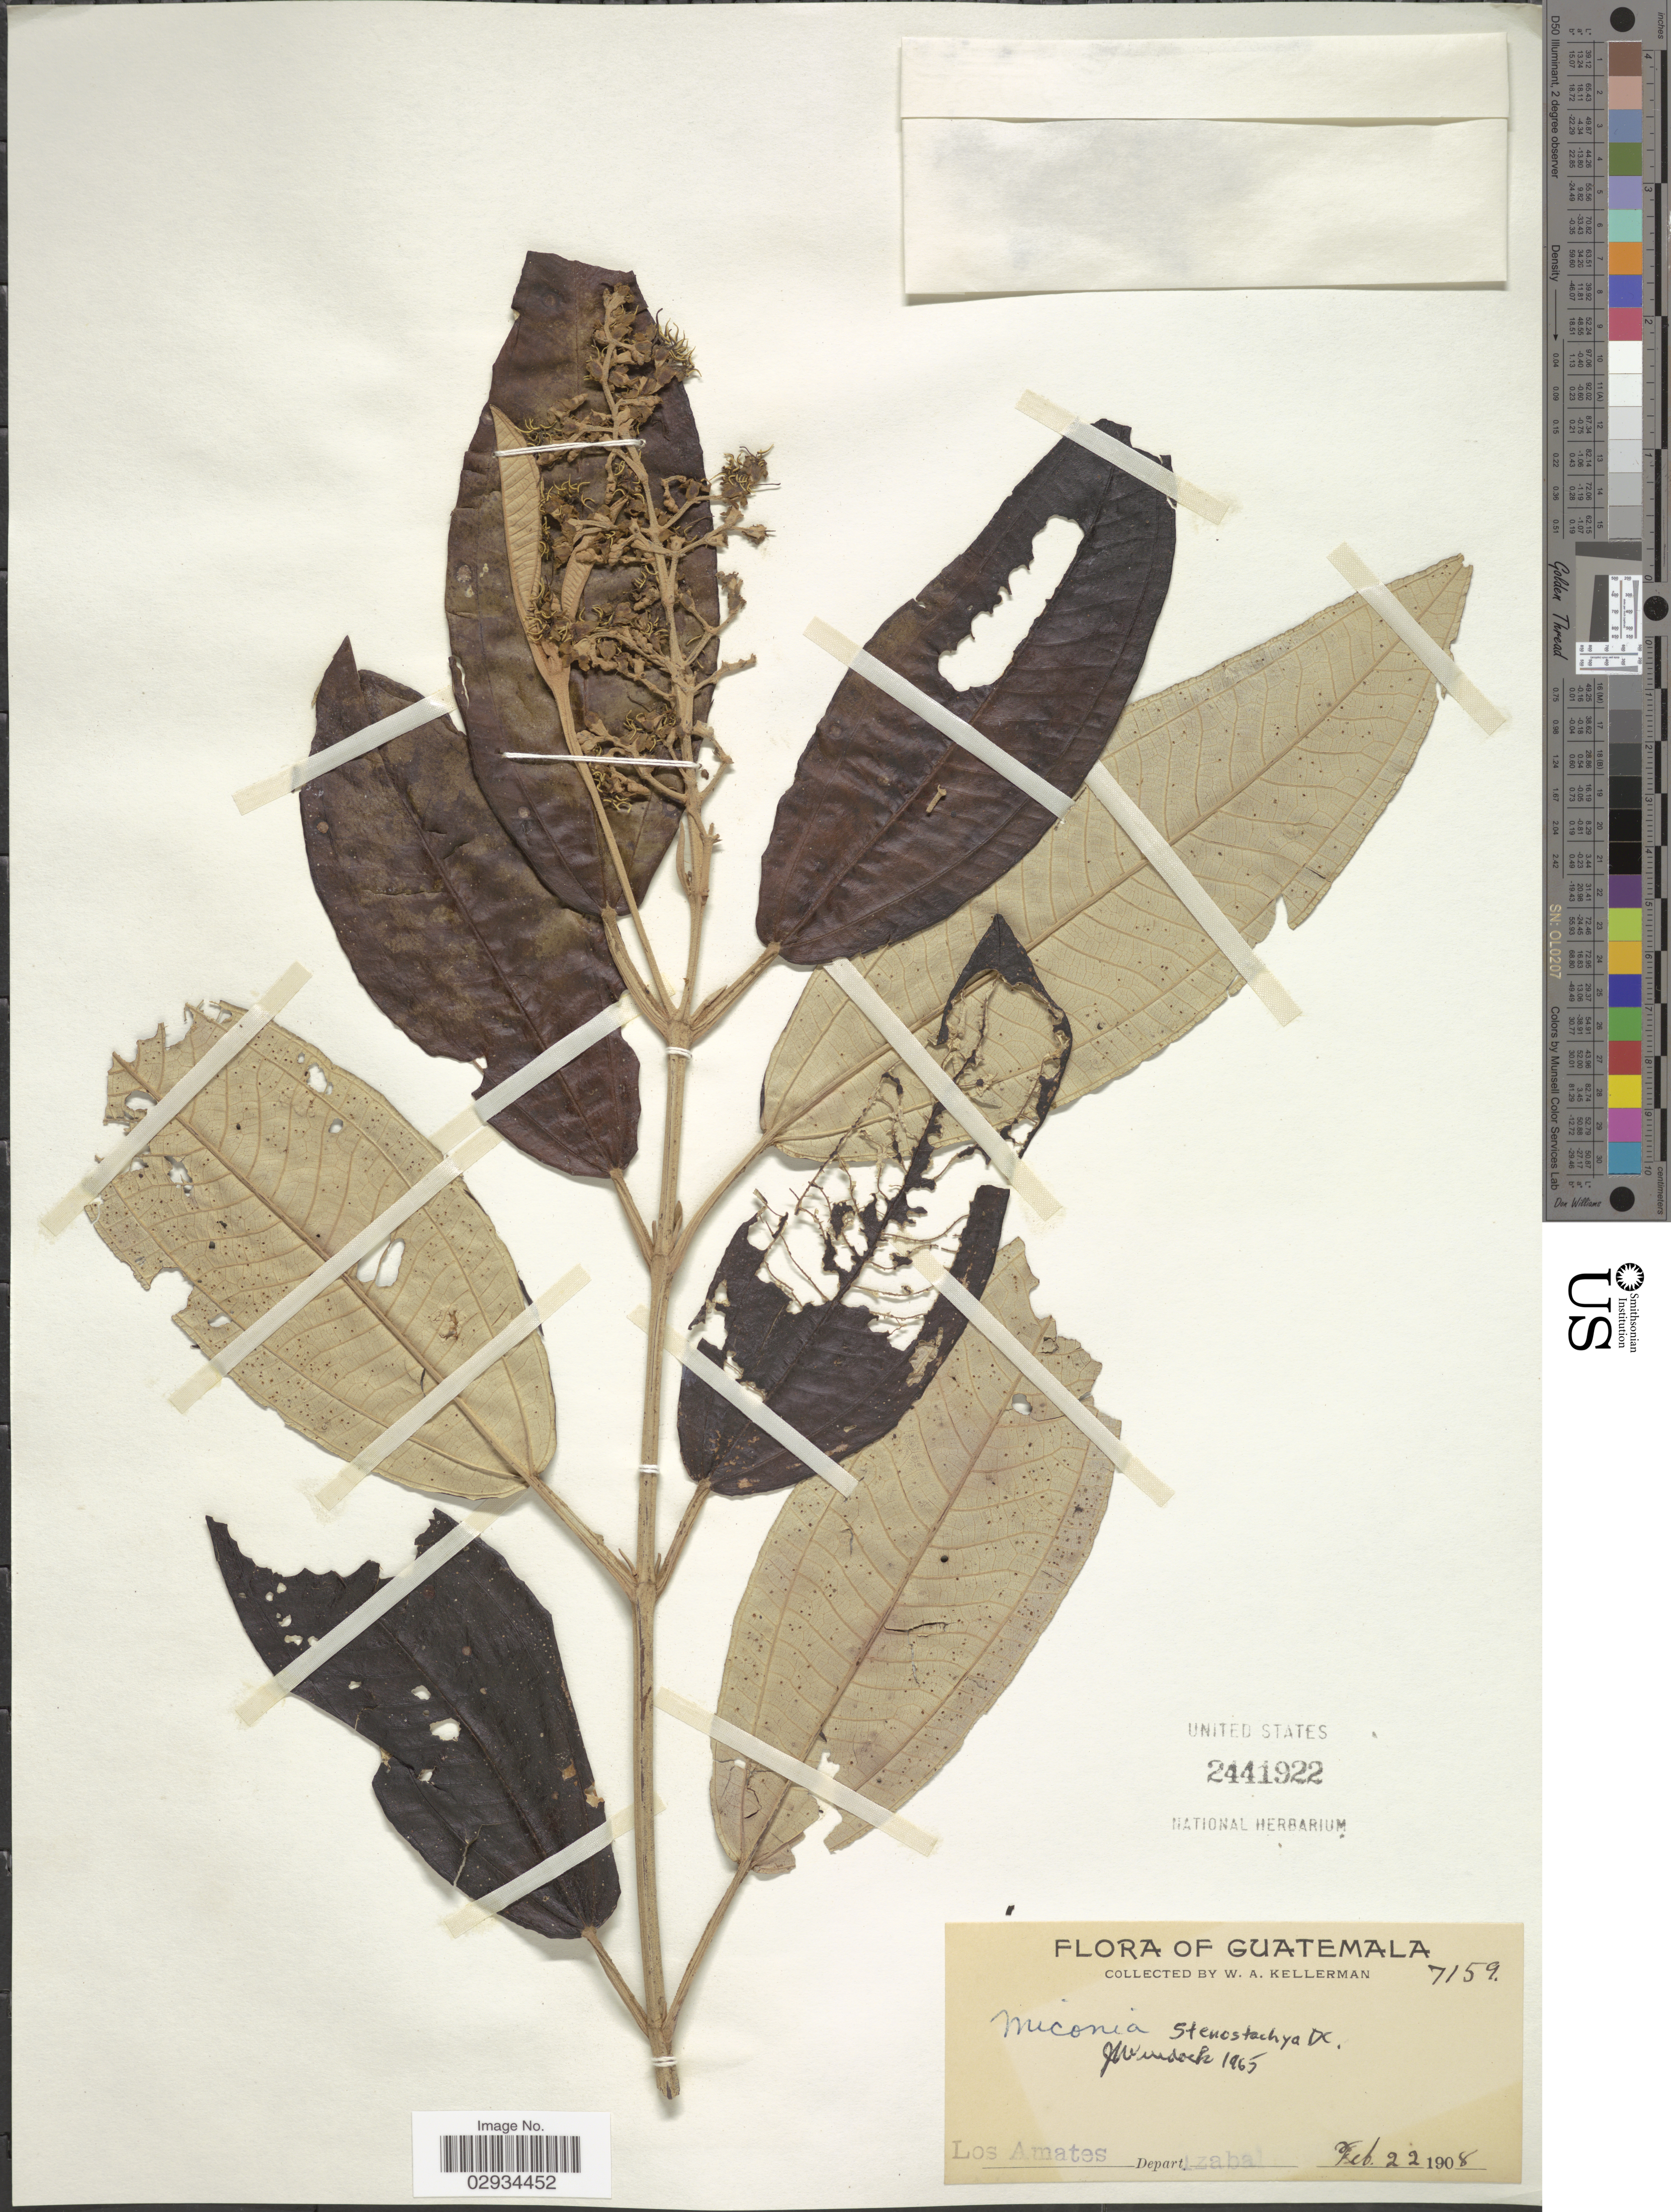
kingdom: Plantae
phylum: Tracheophyta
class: Magnoliopsida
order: Myrtales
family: Melastomataceae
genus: Miconia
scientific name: Miconia stenostachya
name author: DC.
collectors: W. Kellerman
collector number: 7159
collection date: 1908-02-22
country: Guatemala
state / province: Izabal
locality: Los Amates. Depart. Izabal.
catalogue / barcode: US 2441922